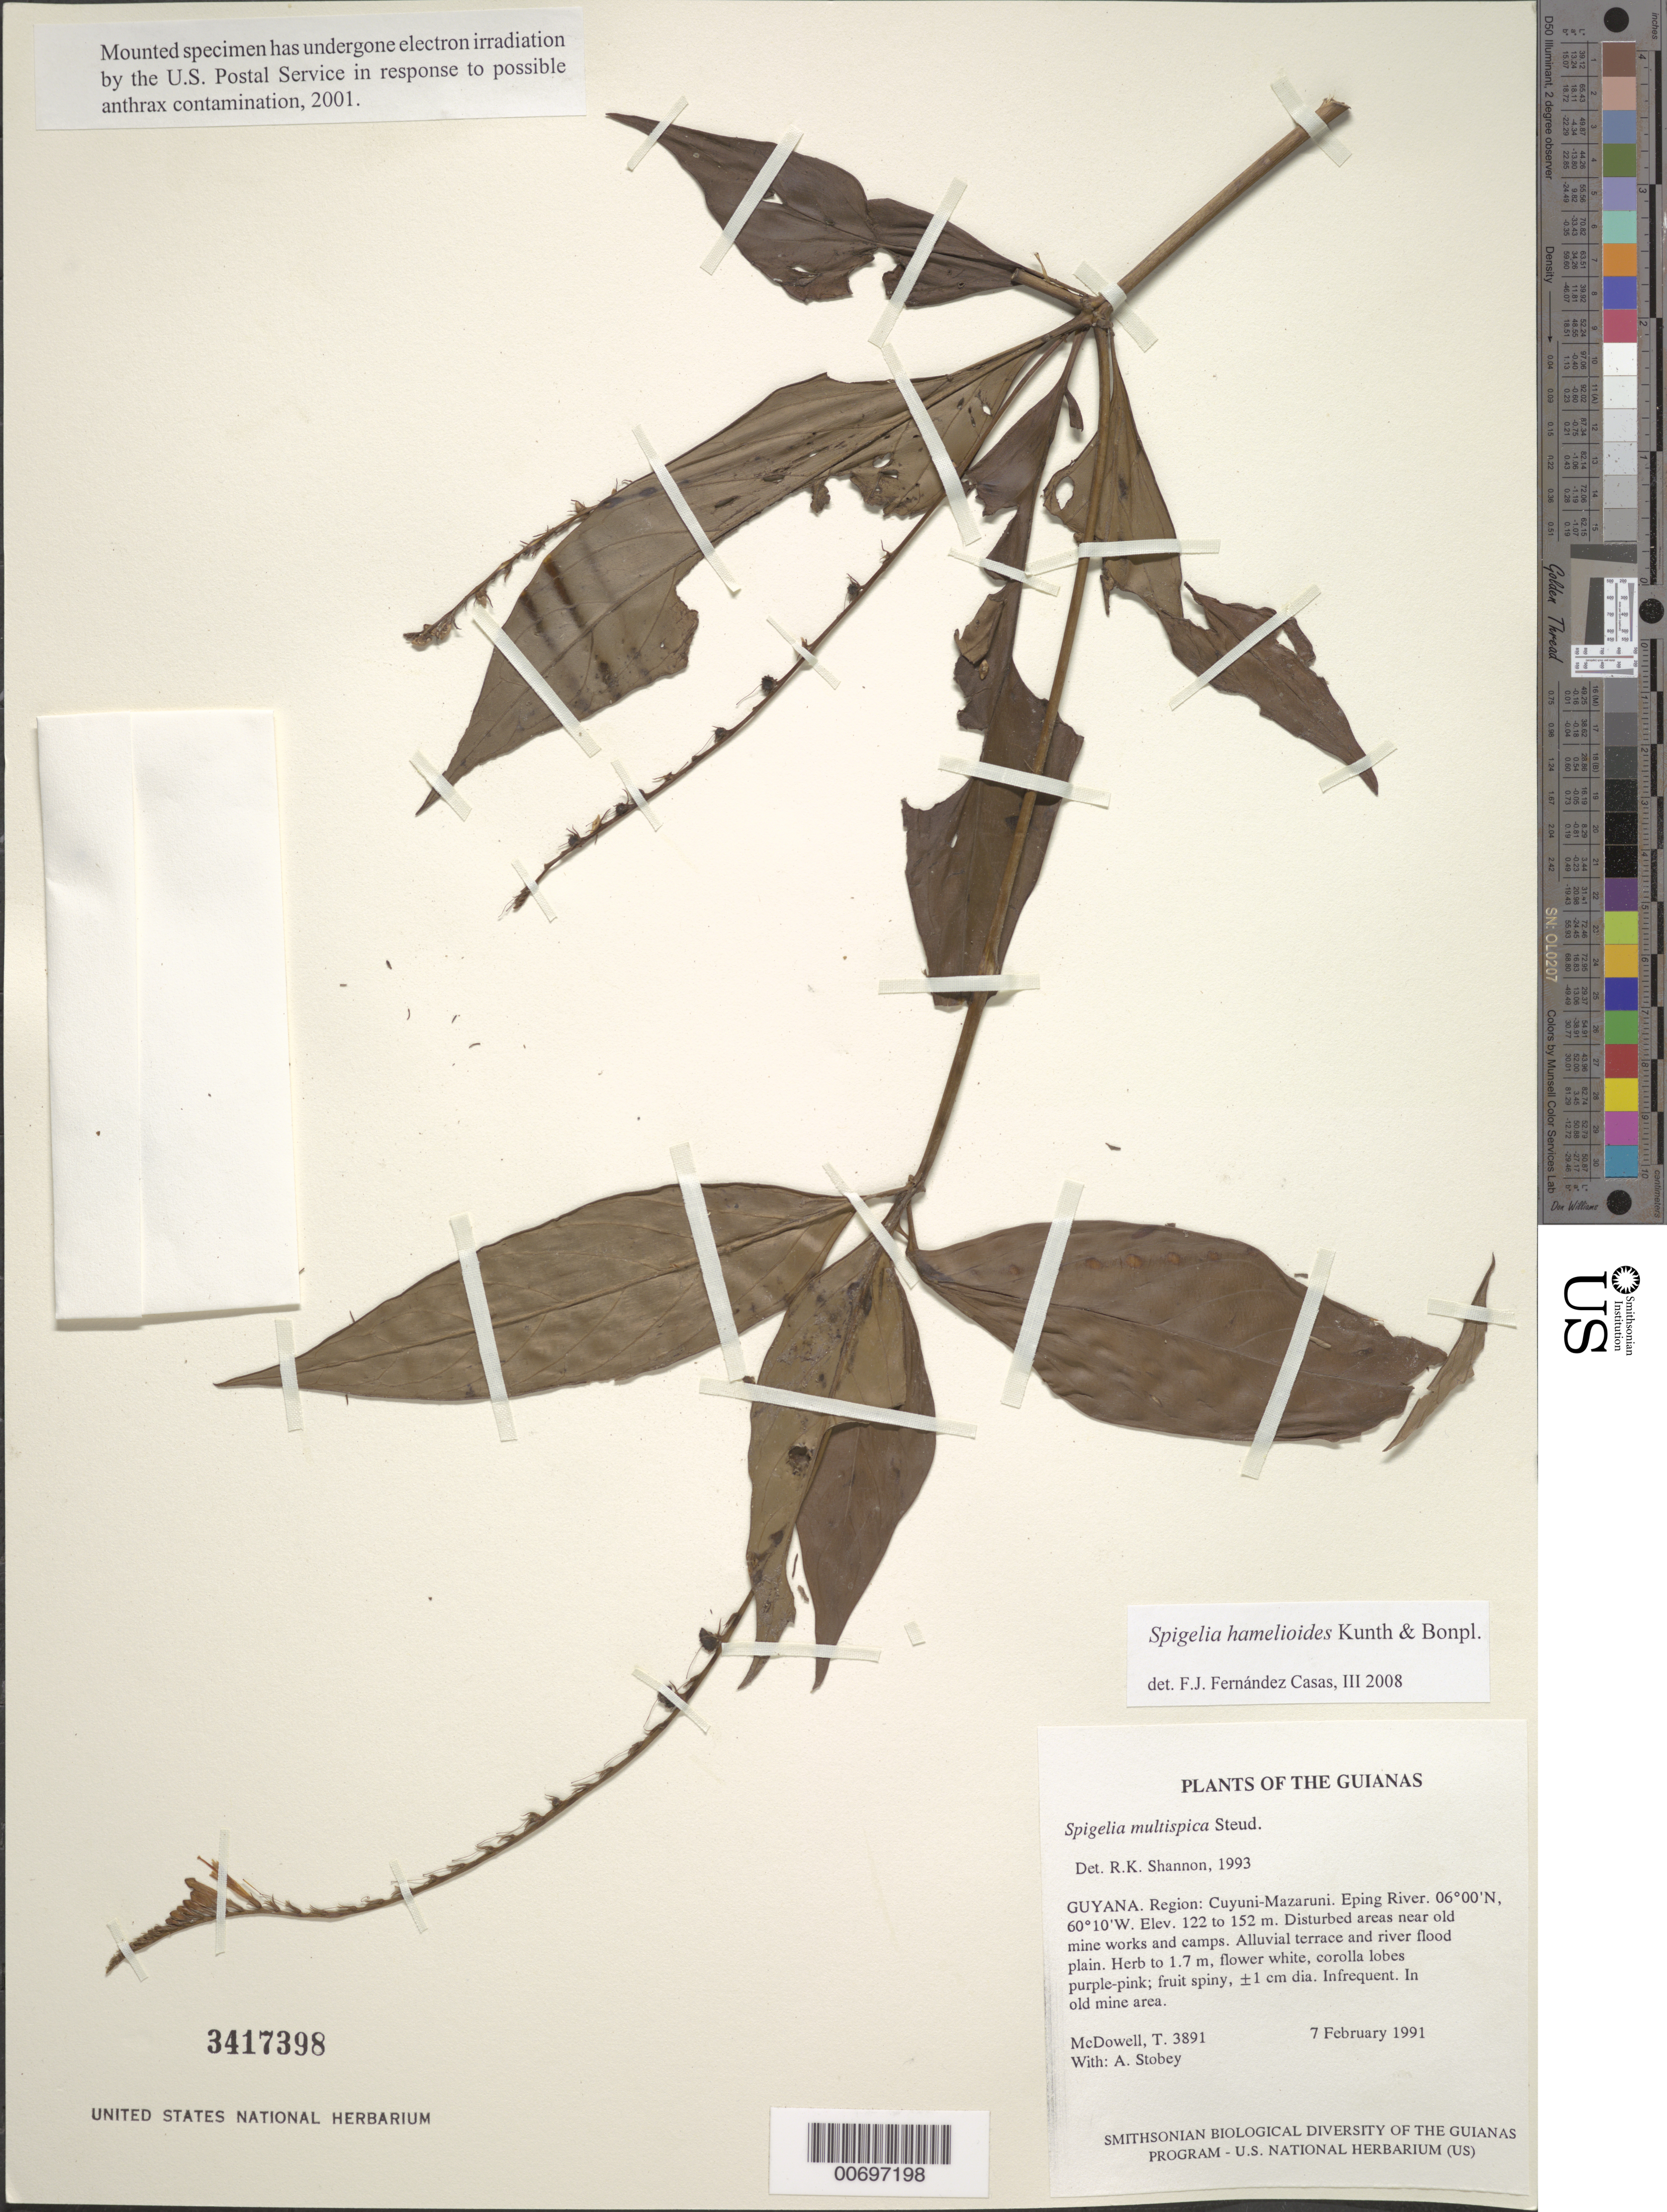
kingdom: Plantae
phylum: Tracheophyta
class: Magnoliopsida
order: Gentianales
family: Loganiaceae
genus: Spigelia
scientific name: Spigelia hamelioides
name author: Kunth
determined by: Fernández Casas, F. J.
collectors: T. McDowell & A. Stobey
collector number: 3891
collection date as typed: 7 February 1991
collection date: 1991-02-07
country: Guyana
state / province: Cuyuni-Mazaruni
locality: West Branch of Eping River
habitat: Disturbed areas near old mine works and camps. Alluvial terrace and river flood plain. Rocky gorge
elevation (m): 122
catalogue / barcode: US 3417398